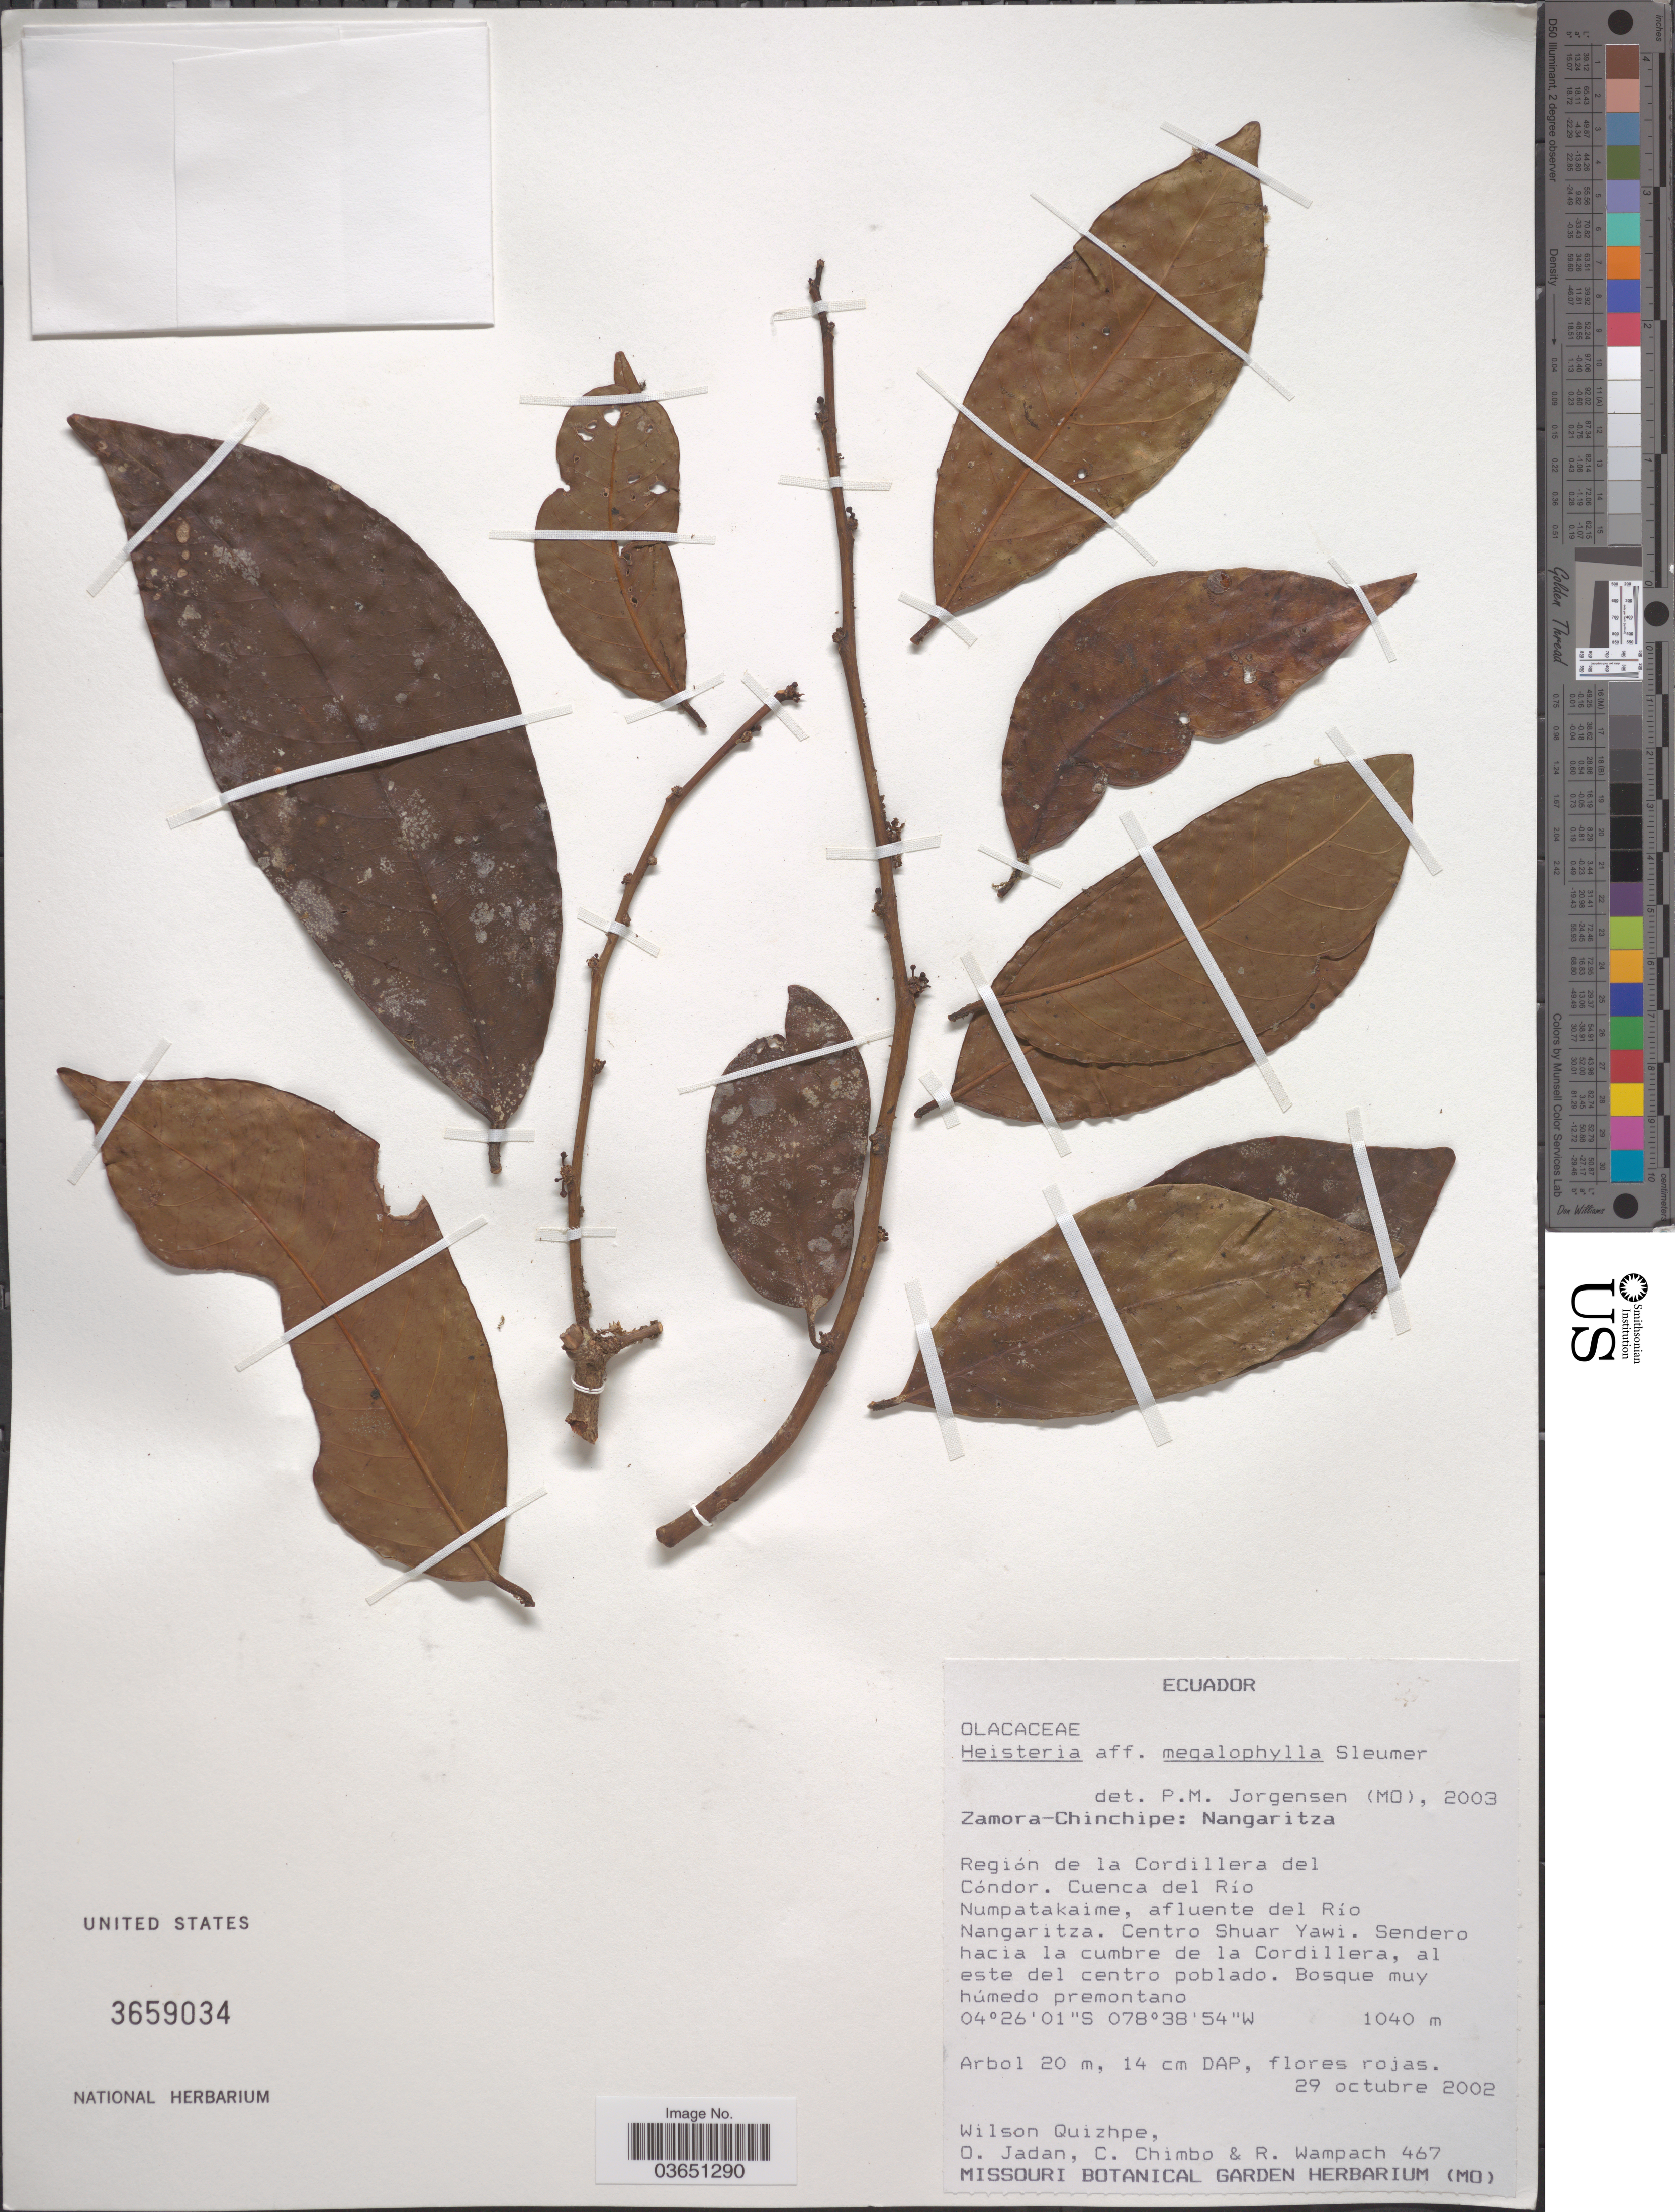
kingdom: Plantae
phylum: Tracheophyta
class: Magnoliopsida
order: Santalales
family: Erythropalaceae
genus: Heisteria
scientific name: Heisteria megalophylla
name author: Sleumer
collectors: W. Quizhpe, O. Jadan, C. Chimbo & R. Wampach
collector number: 467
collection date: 2002-10-29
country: Ecuador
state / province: Zamora-Chinchipe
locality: Nangaritza. Región de la Cordillera del Cóndor. Cuenca del Río Numpatakaime, afluente del Río Nangaritza. Centro Shuar Yawi. Sendero hacia la cumbre de la Cordillera, al este del centro poblado.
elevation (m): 1040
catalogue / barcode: US 3659034